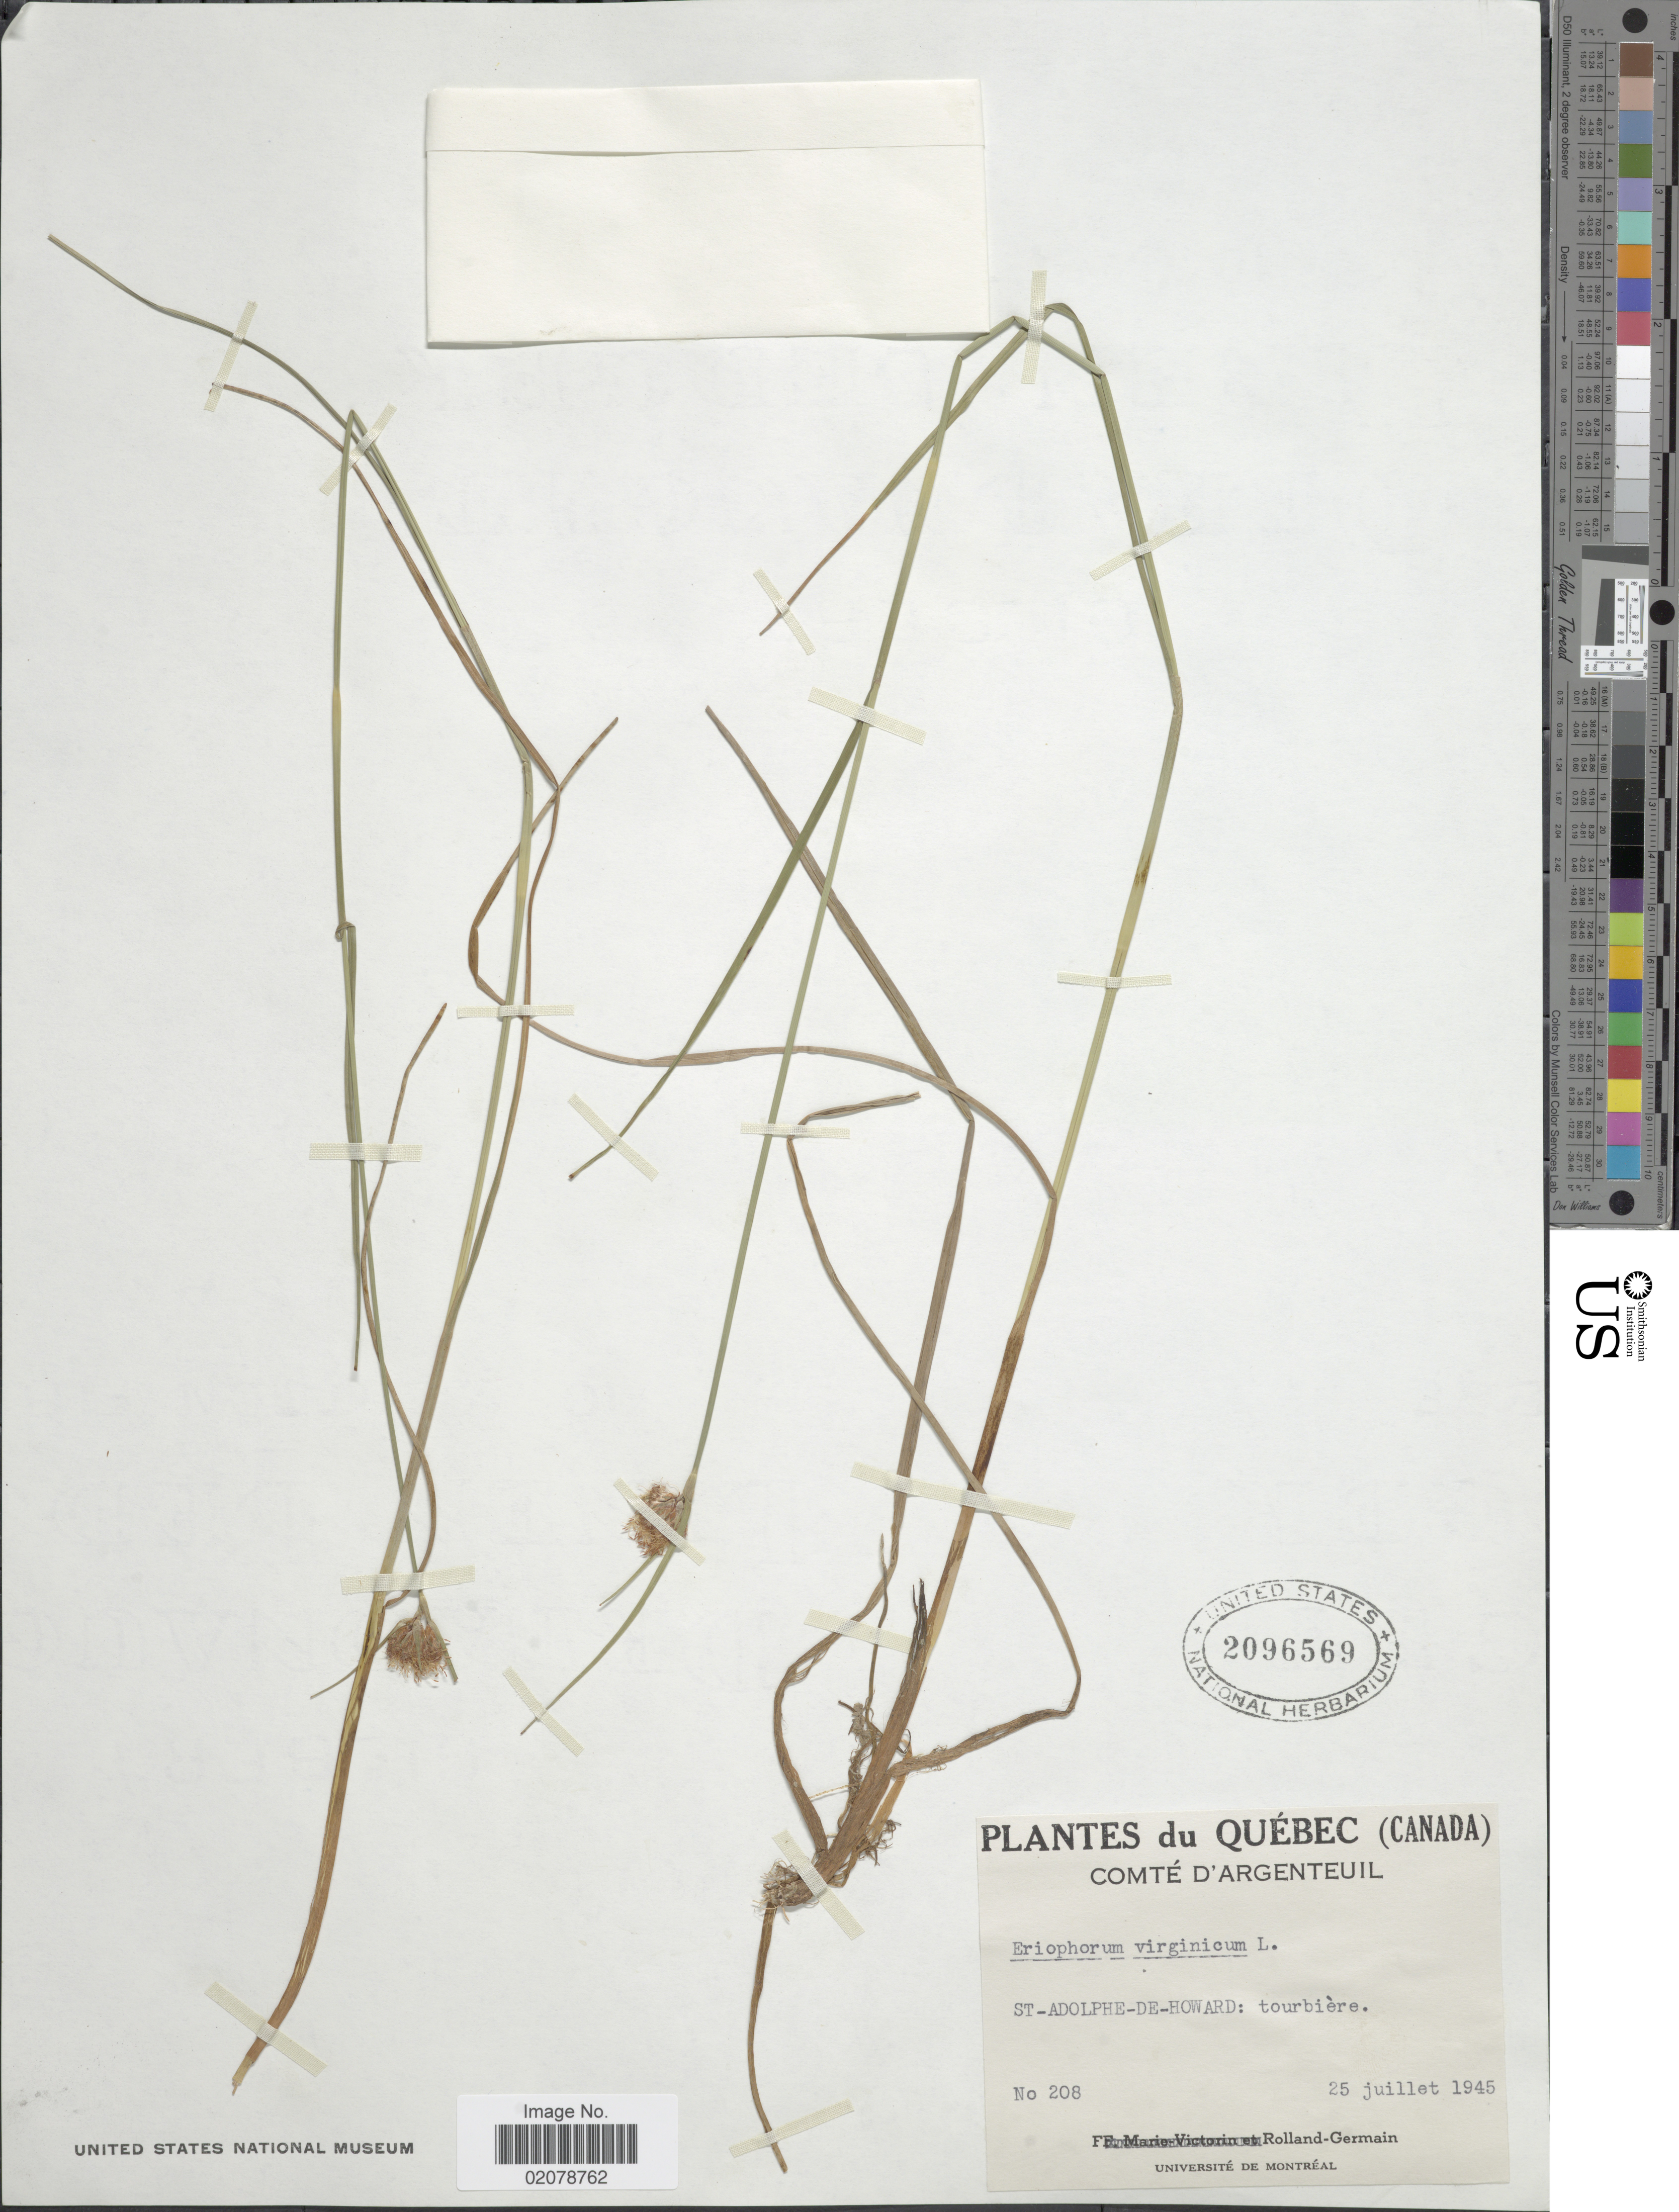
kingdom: Plantae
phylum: Tracheophyta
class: Liliopsida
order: Poales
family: Cyperaceae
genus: Eriophorum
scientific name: Eriophorum virginicum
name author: L.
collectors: Rolland-Germain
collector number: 208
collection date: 1945-07-25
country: Canada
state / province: Quebec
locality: Comté d'Argenteuil. St-Adolphe-de-Howard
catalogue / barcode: US 2096569